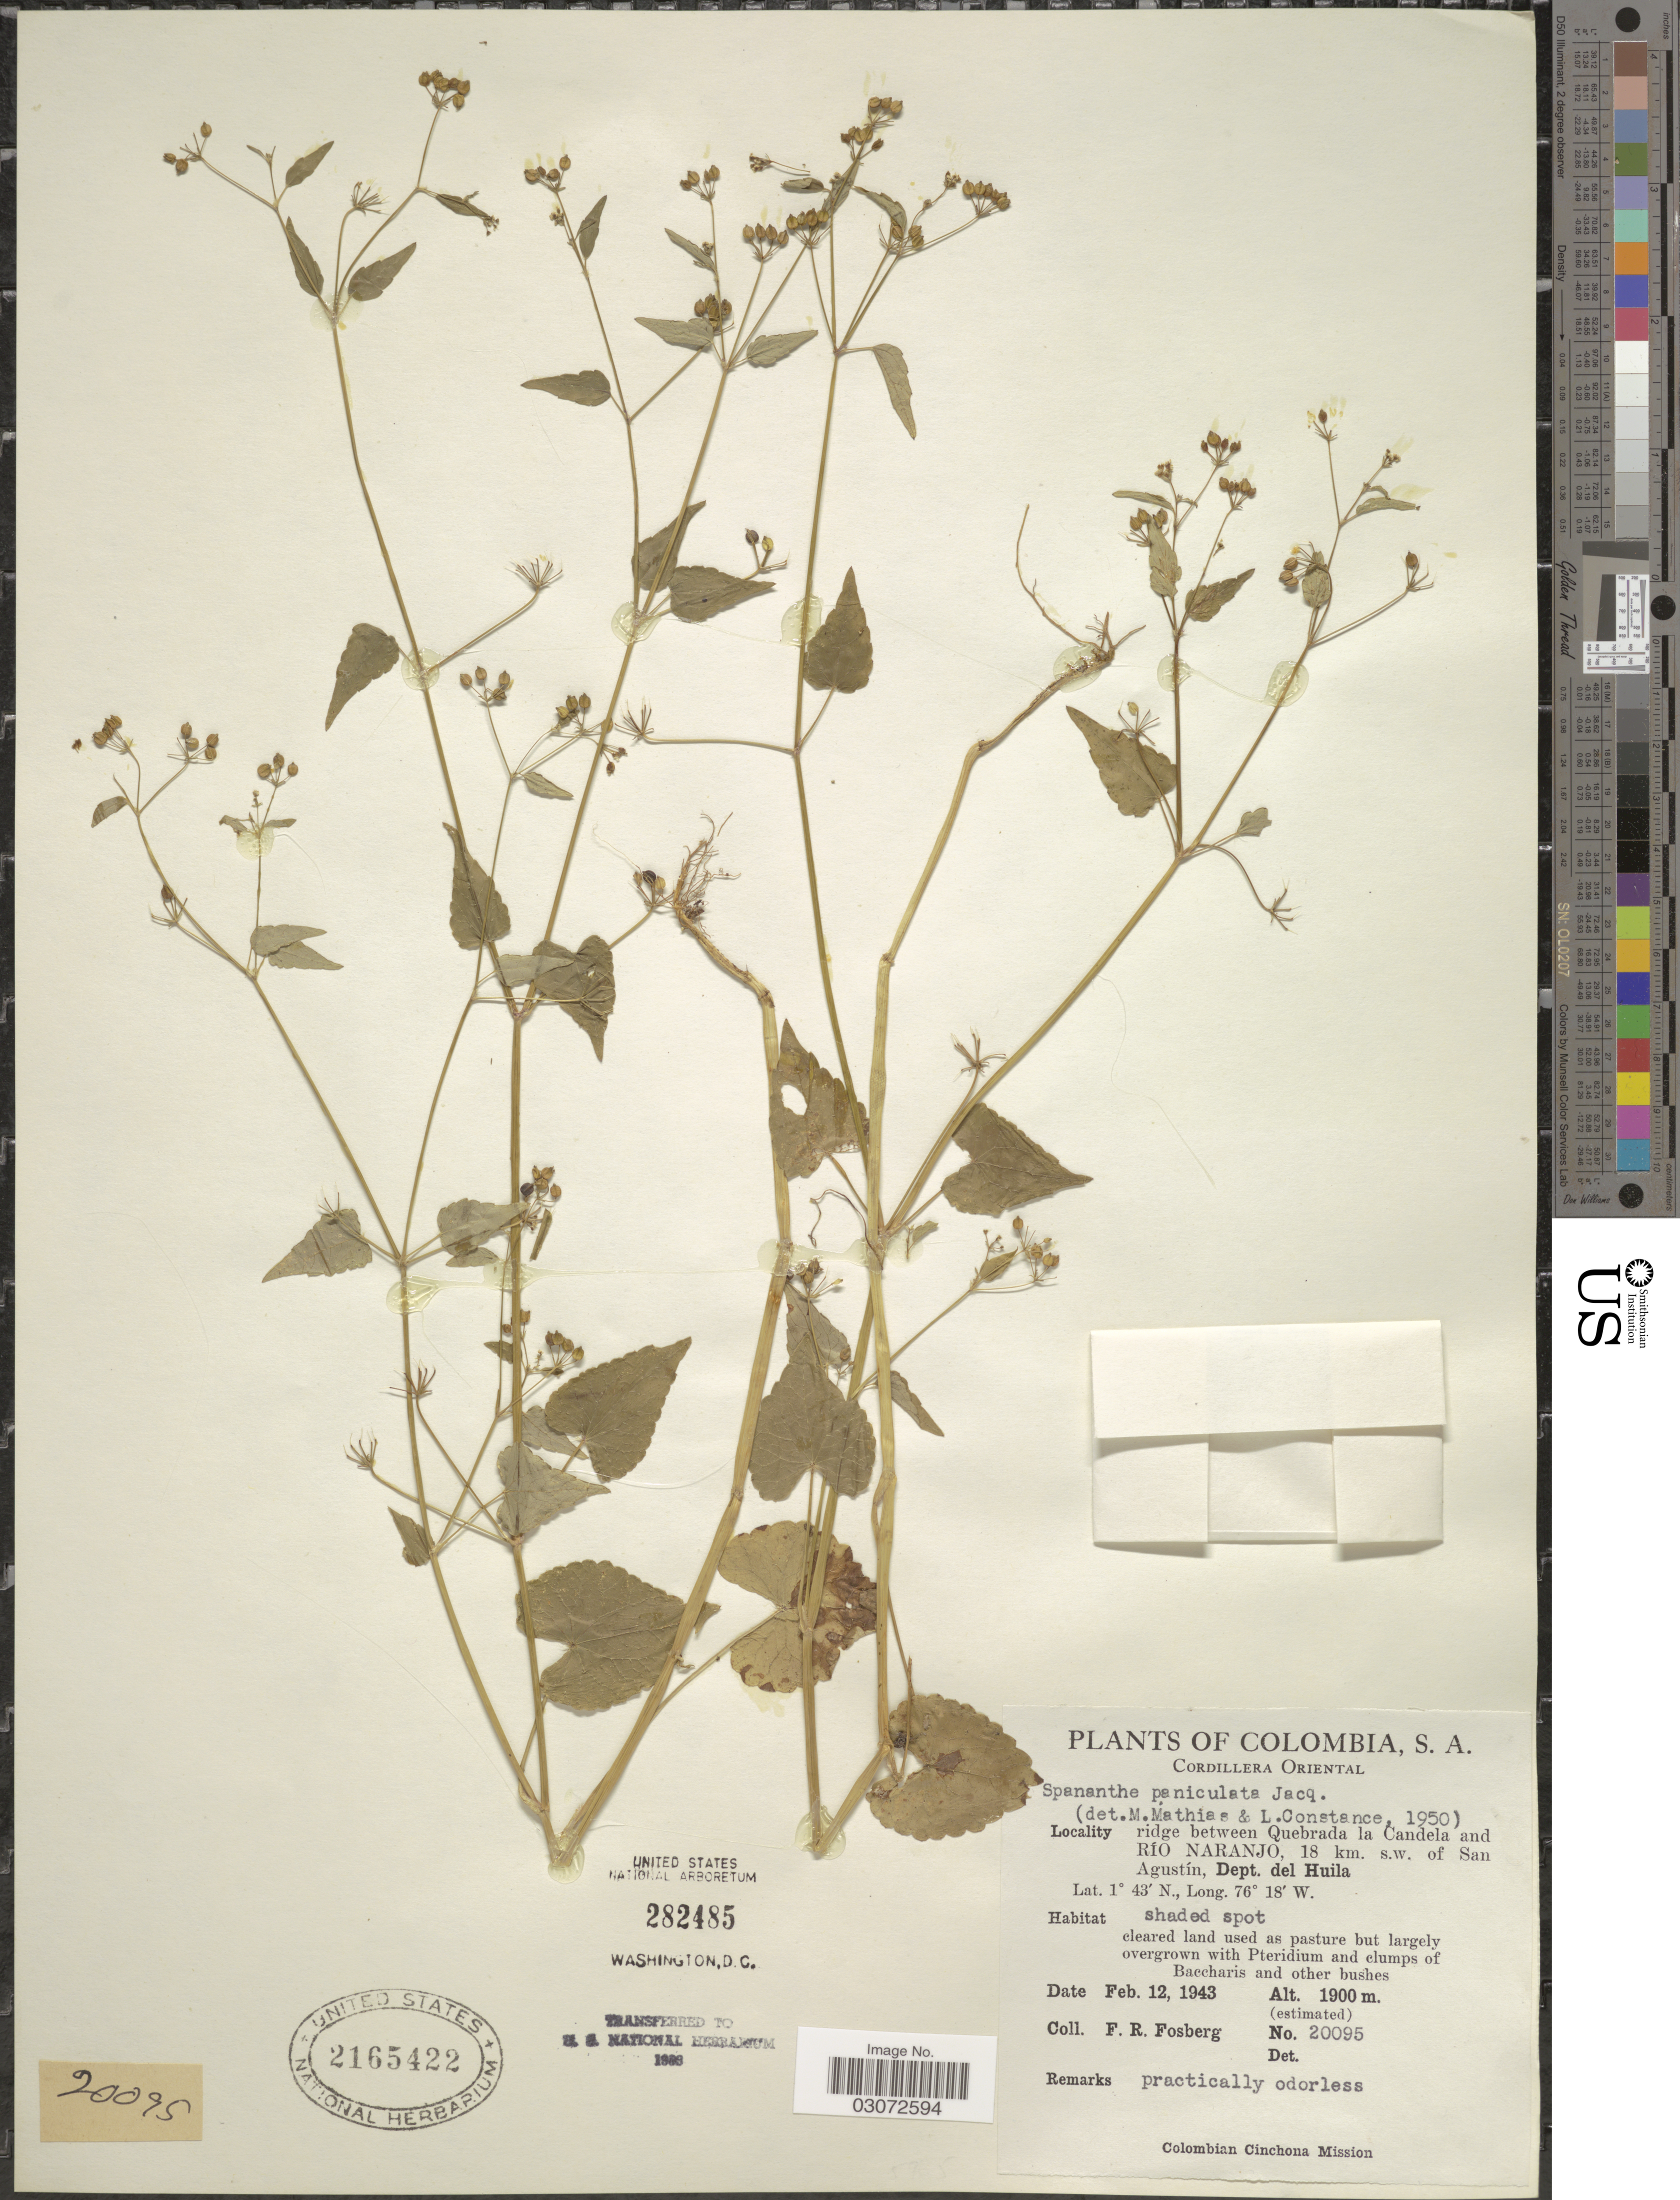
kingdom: Plantae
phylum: Tracheophyta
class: Magnoliopsida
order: Apiales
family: Apiaceae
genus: Spananthe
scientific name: Spananthe paniculata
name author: Jacq.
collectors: F. R. Fosberg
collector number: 20095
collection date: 1943-02-12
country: Colombia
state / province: Huila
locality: Cordillera Oriental. Ridge between Quebrada la Candela and Río Naranjo, 18 km. s.w. of San Agustín, Dept. del Huila.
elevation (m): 1900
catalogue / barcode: US 2165422